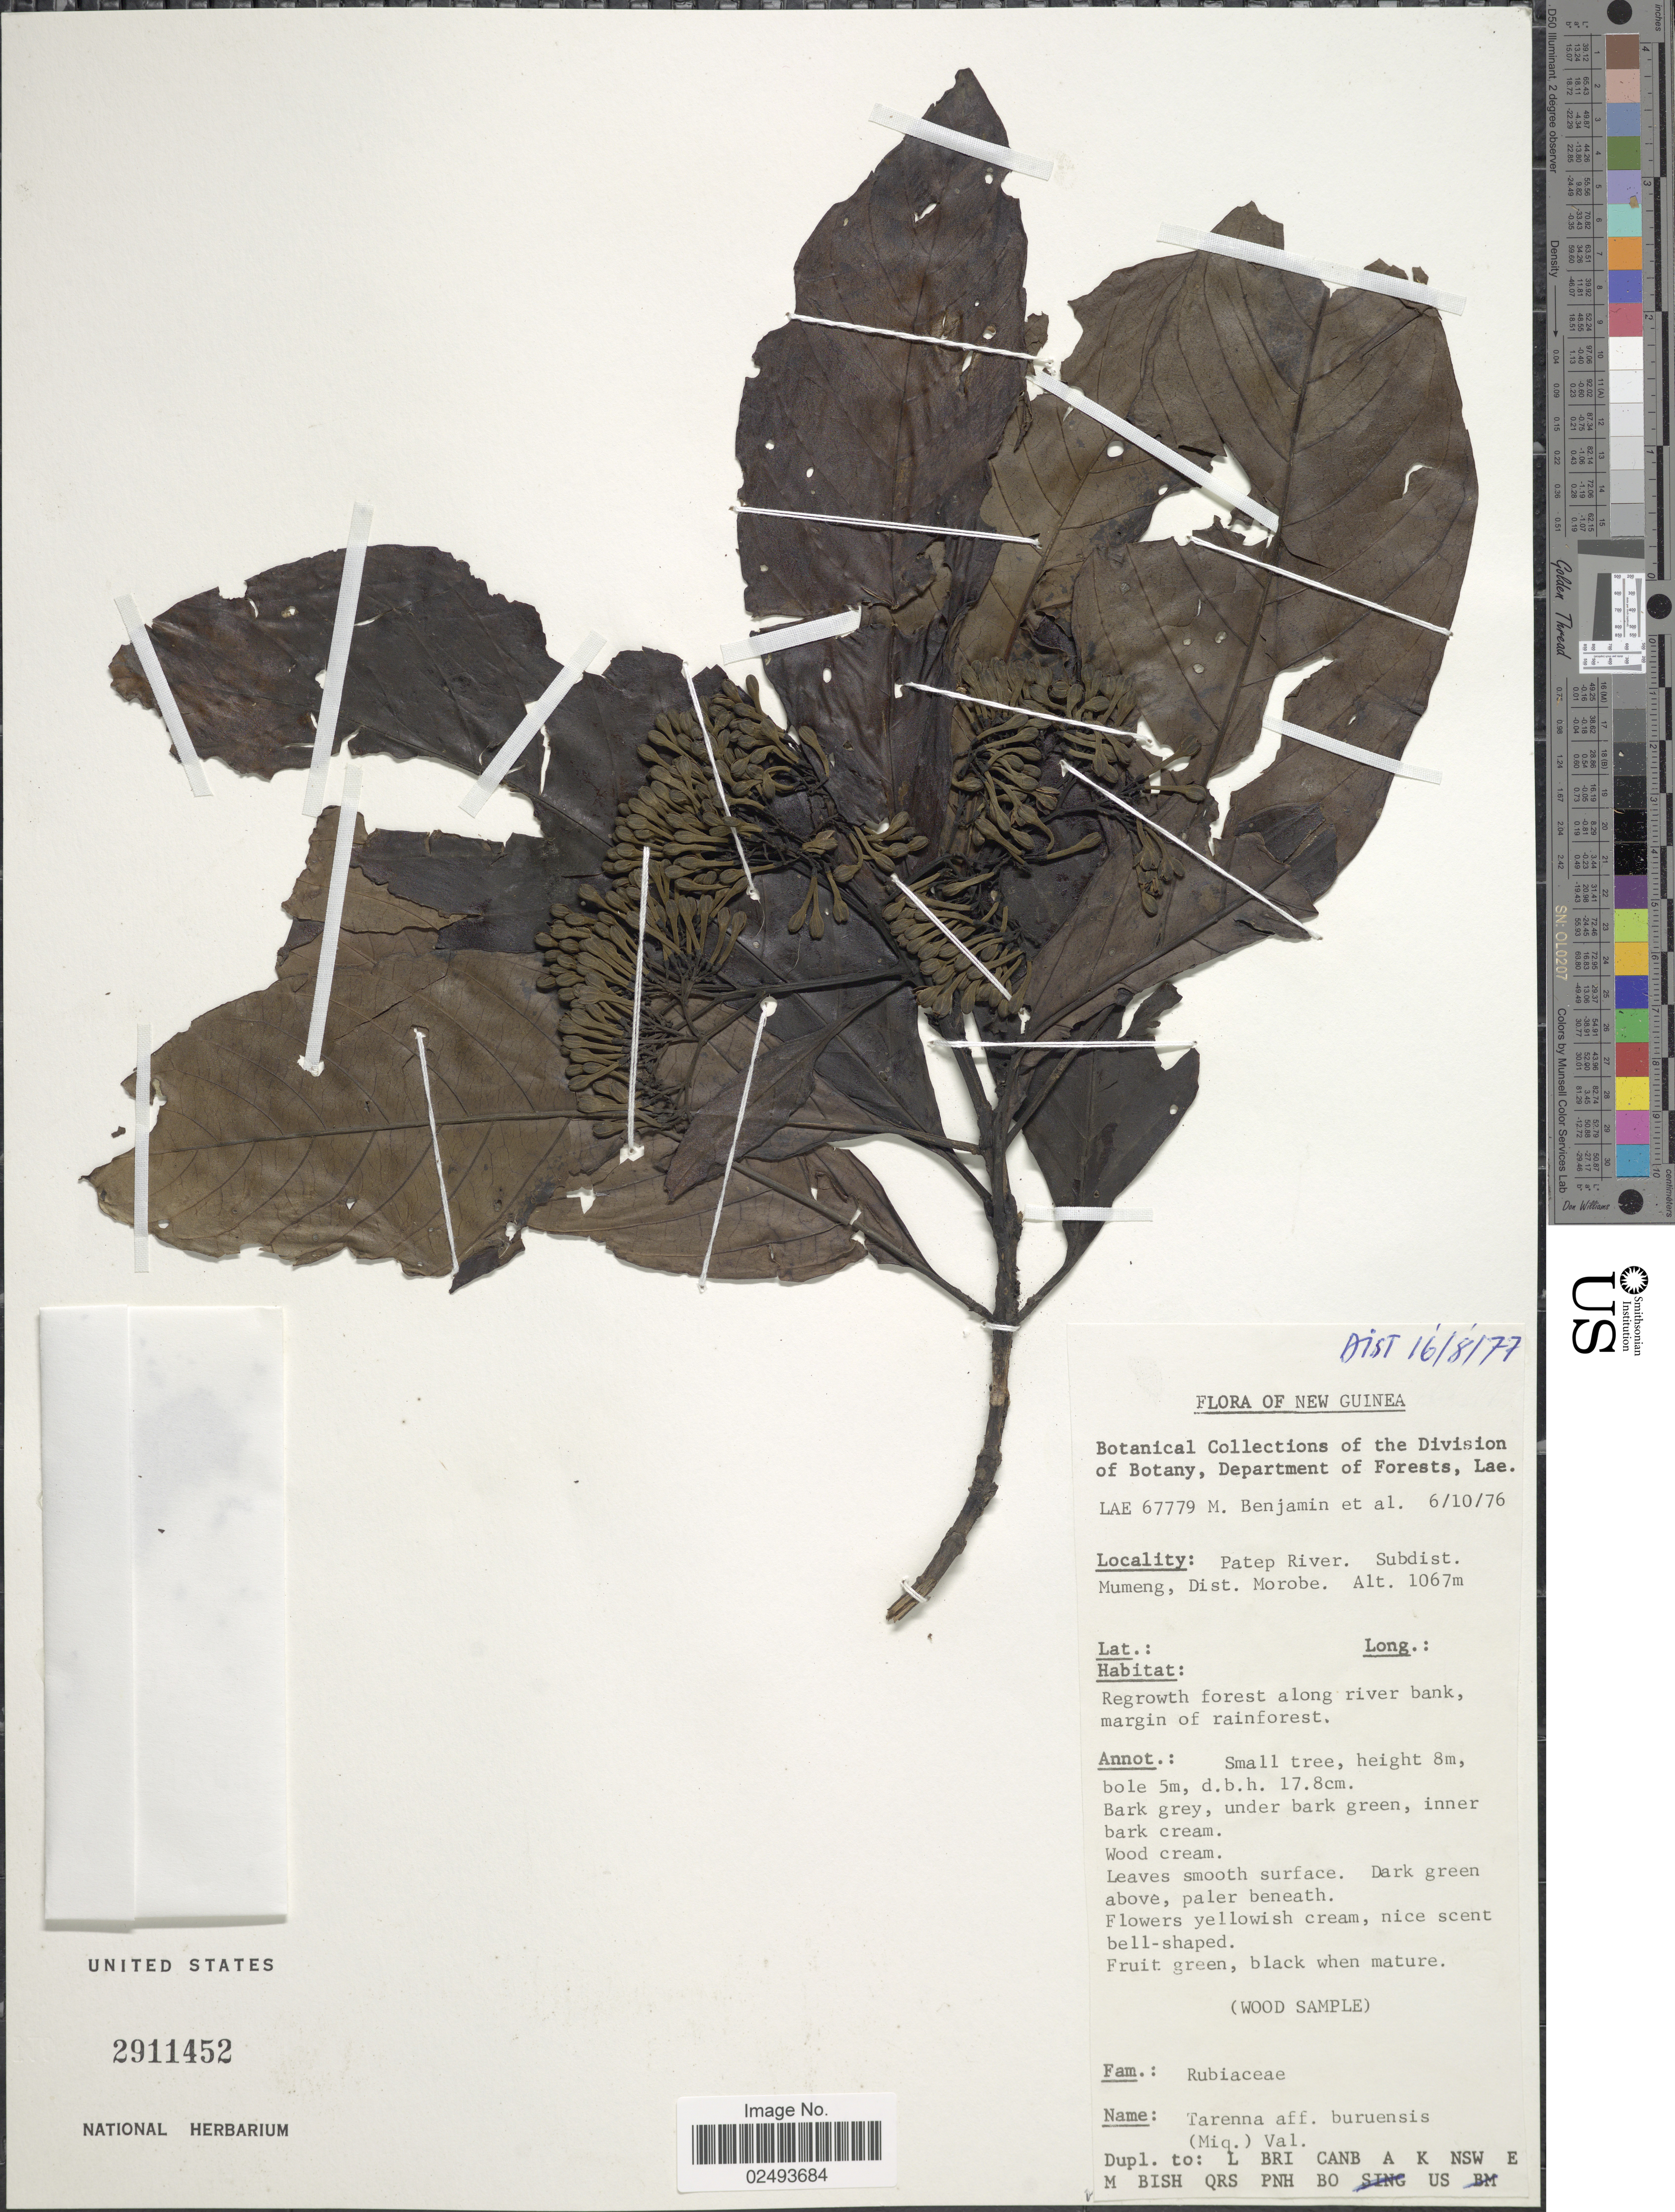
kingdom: Plantae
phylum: Tracheophyta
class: Magnoliopsida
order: Gentianales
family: Rubiaceae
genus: Tarenna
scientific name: Tarenna sambucina var. papuana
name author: Fosberg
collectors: M. Benjamin & et al.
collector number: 67779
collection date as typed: Transcribed d/m/y: 6/10/76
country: Papua New Guinea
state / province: Morobe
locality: Patep River, Subdist. Mumeng, Dist. Morobe, New Guinea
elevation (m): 1067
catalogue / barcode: US 2911452